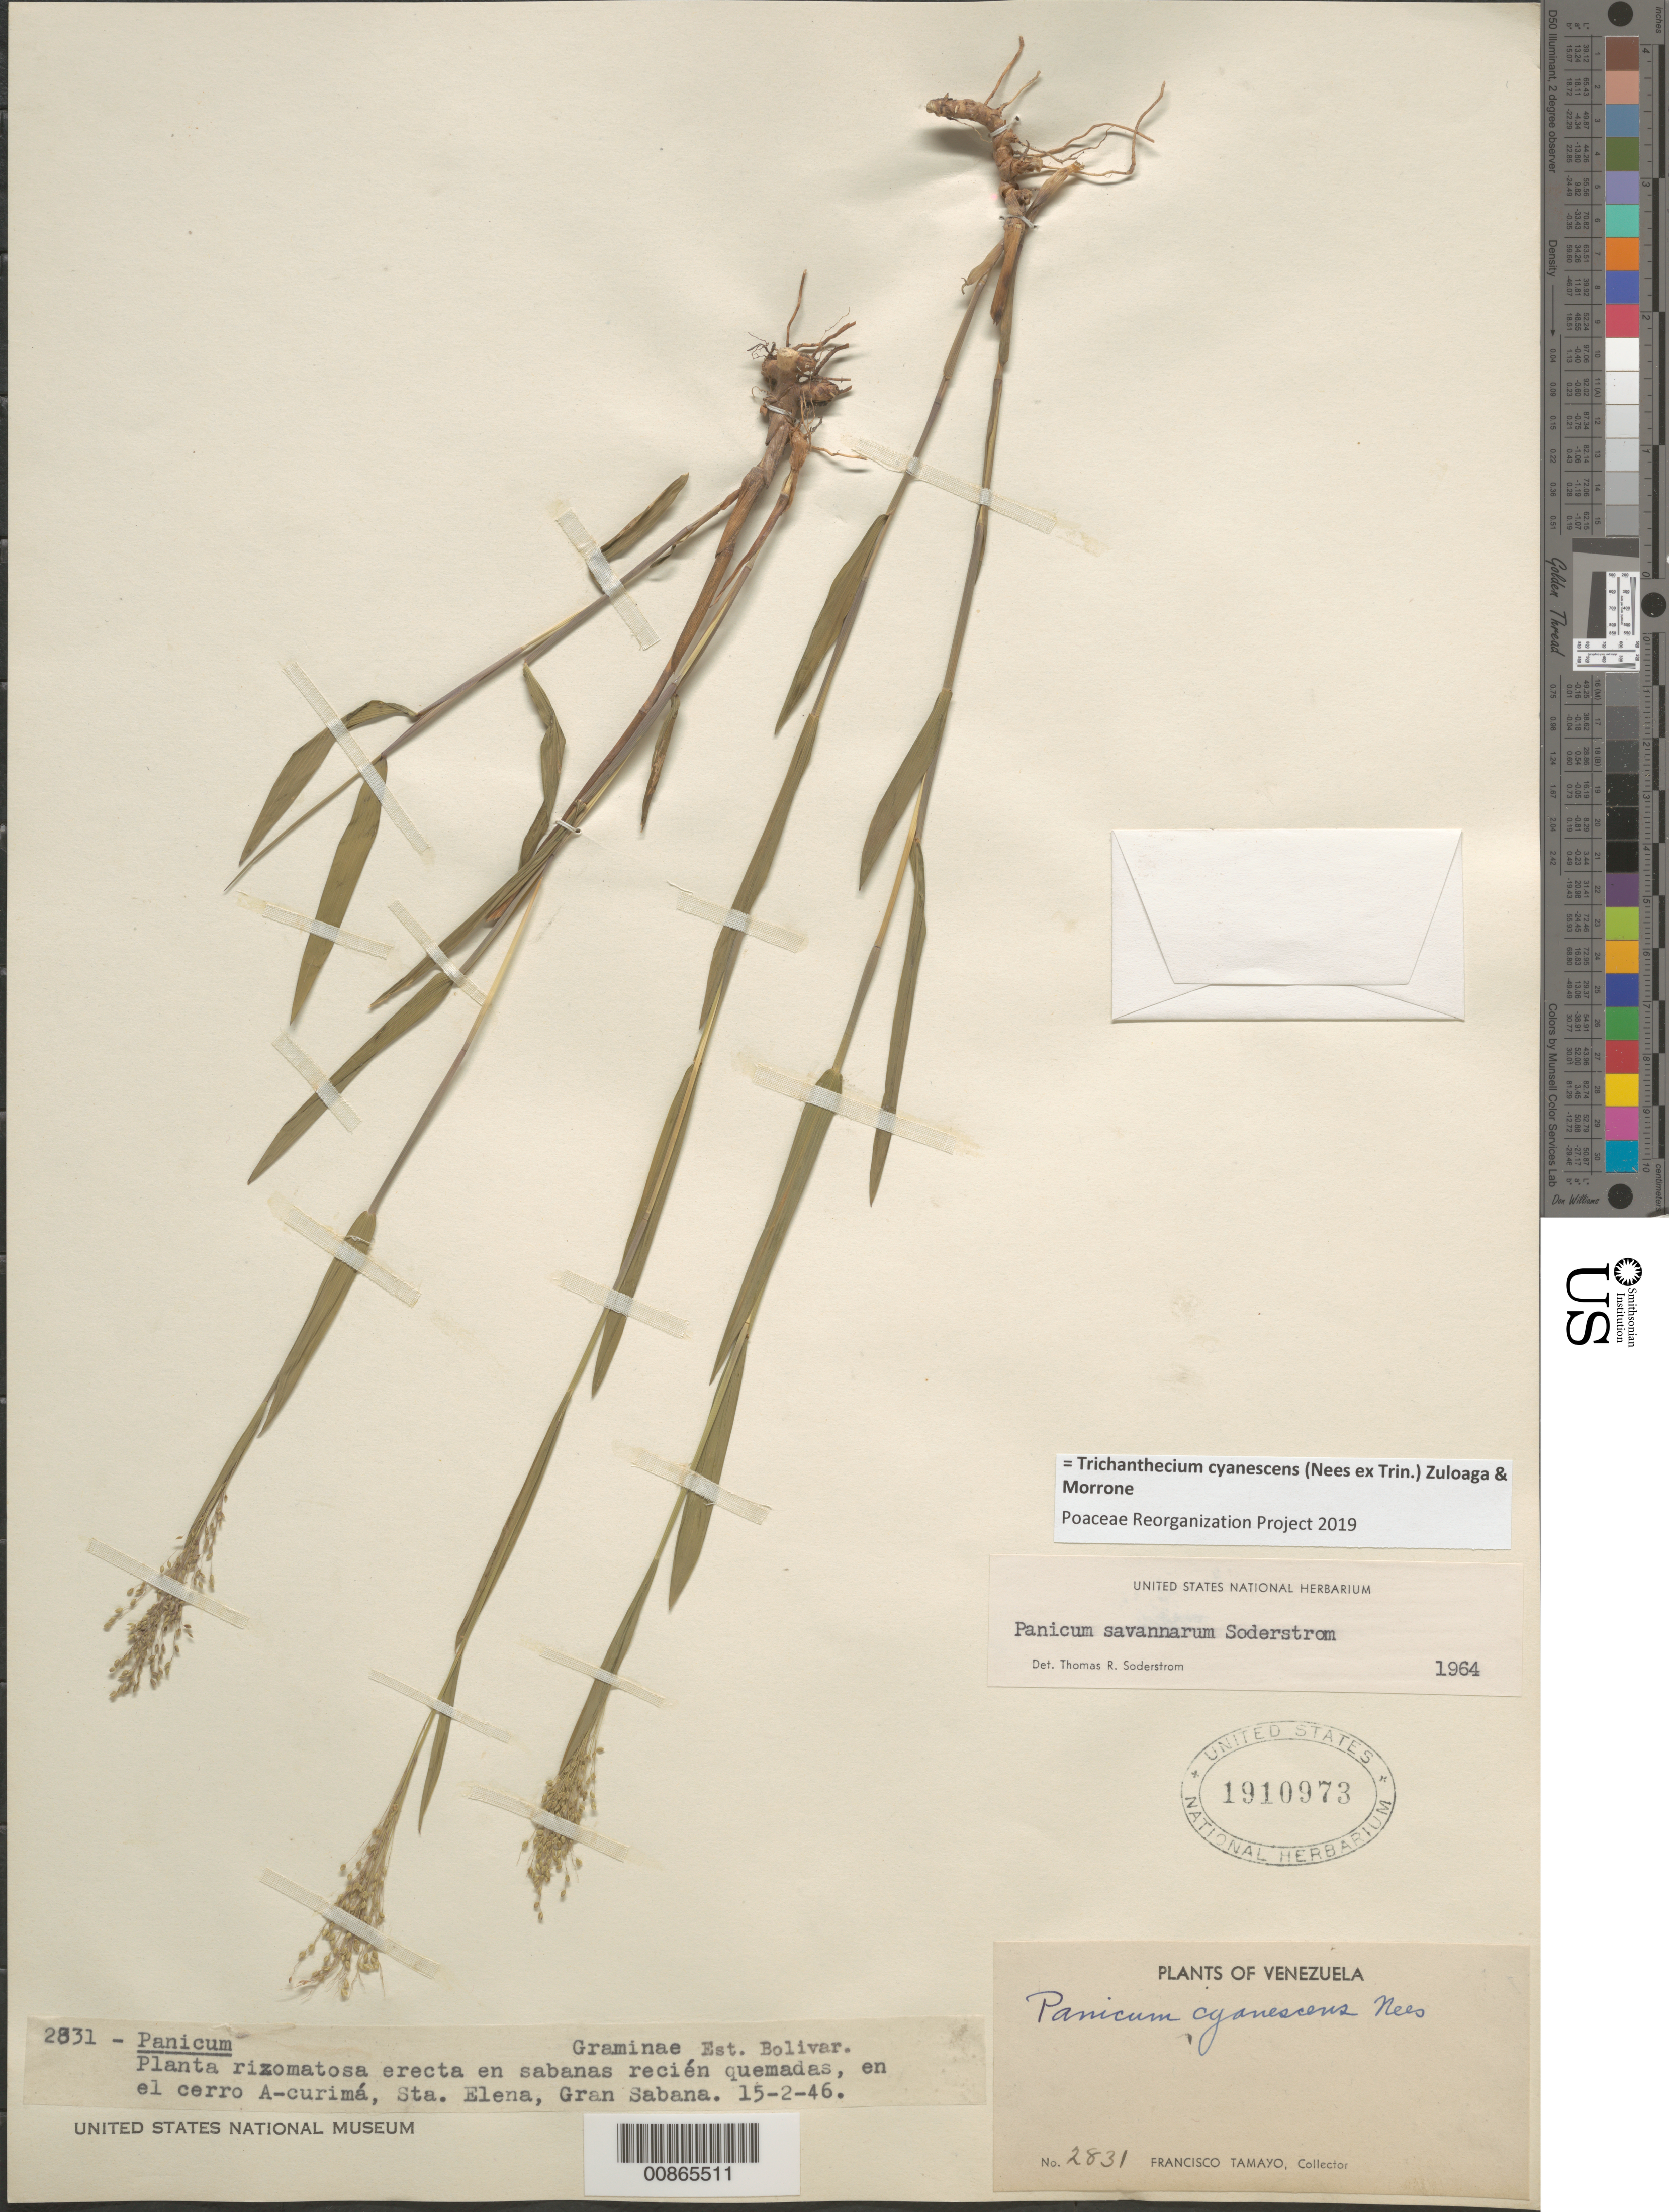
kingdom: Plantae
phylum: Tracheophyta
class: Liliopsida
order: Poales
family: Poaceae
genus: Panicum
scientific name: Panicum cyanescens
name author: Nees ex Trin.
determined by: Soderstrom, T. R.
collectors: F. Tamayo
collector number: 2831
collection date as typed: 15-Feb-46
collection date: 1946-02-15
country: Venezuela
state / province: Bolívar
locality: Gran Sabana, Sta. Elena, Cerro de Acurimá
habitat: Sabanas recién quemados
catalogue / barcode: US 1910973